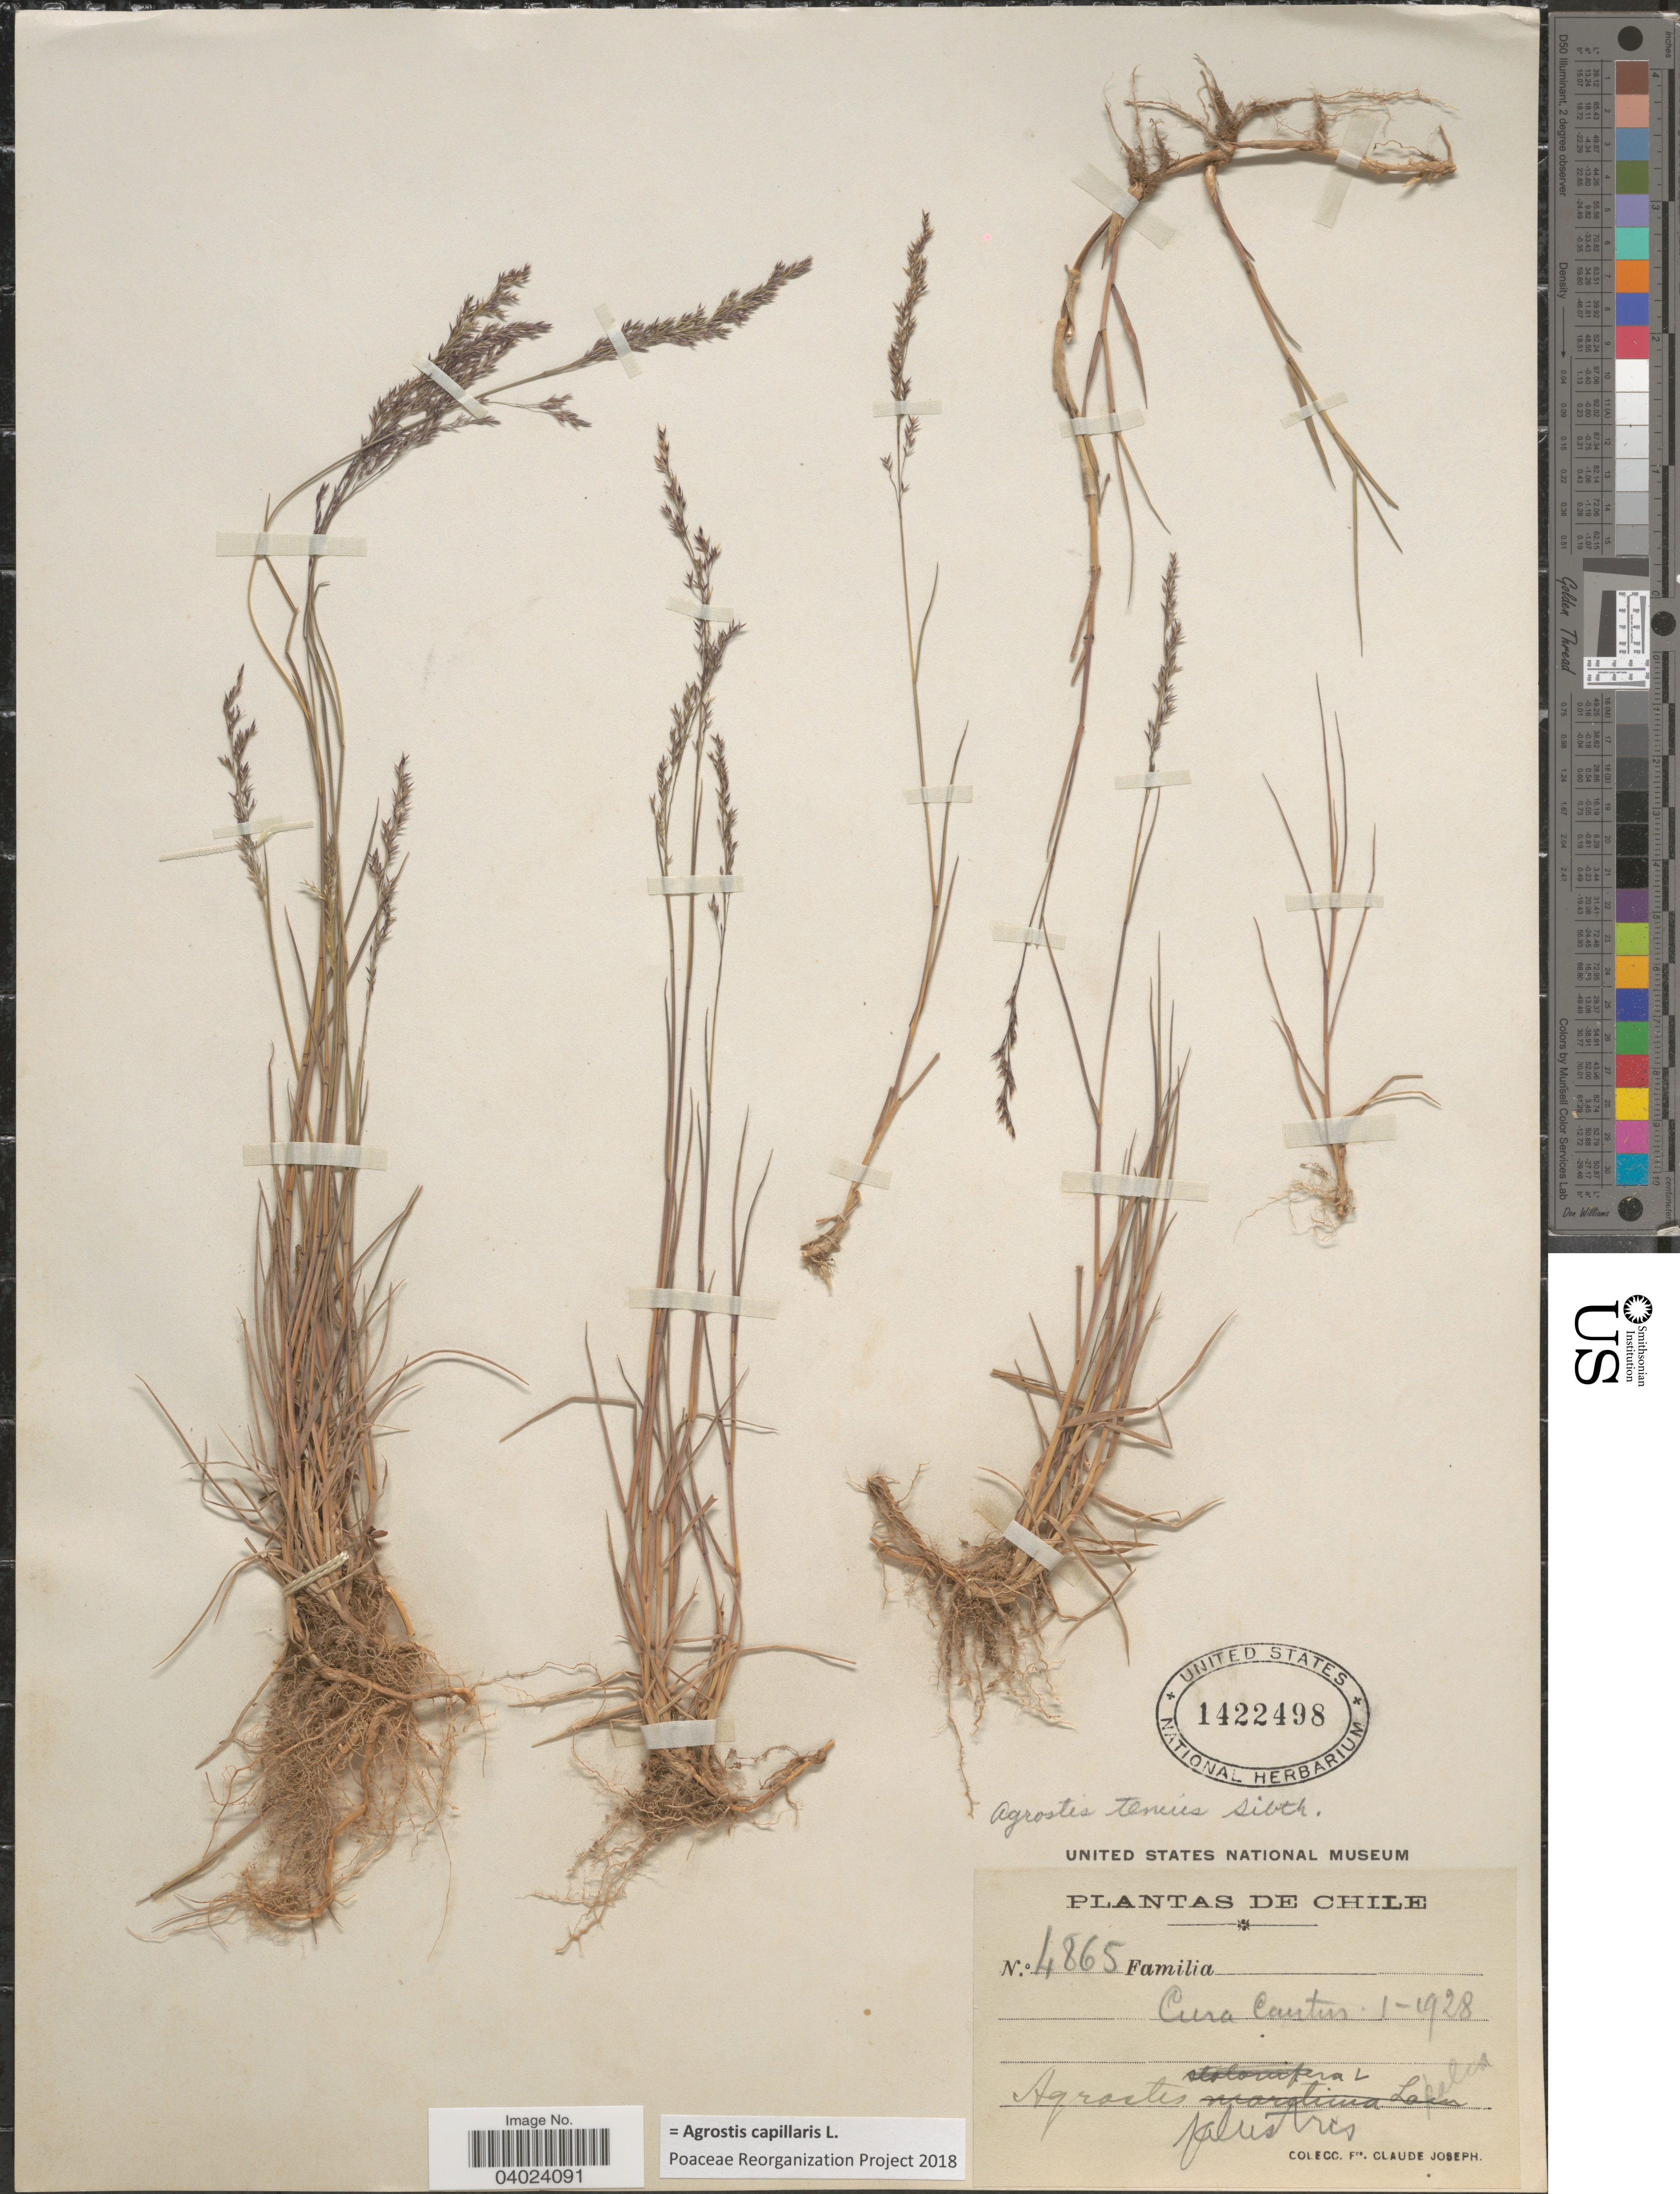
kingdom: Plantae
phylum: Tracheophyta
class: Liliopsida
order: Poales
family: Poaceae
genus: Agrostis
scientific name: Agrostis capillaris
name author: L.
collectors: Bro. Claude-Joseph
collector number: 4865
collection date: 1928-01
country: Chile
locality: Cura Cautin.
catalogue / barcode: US 1422498